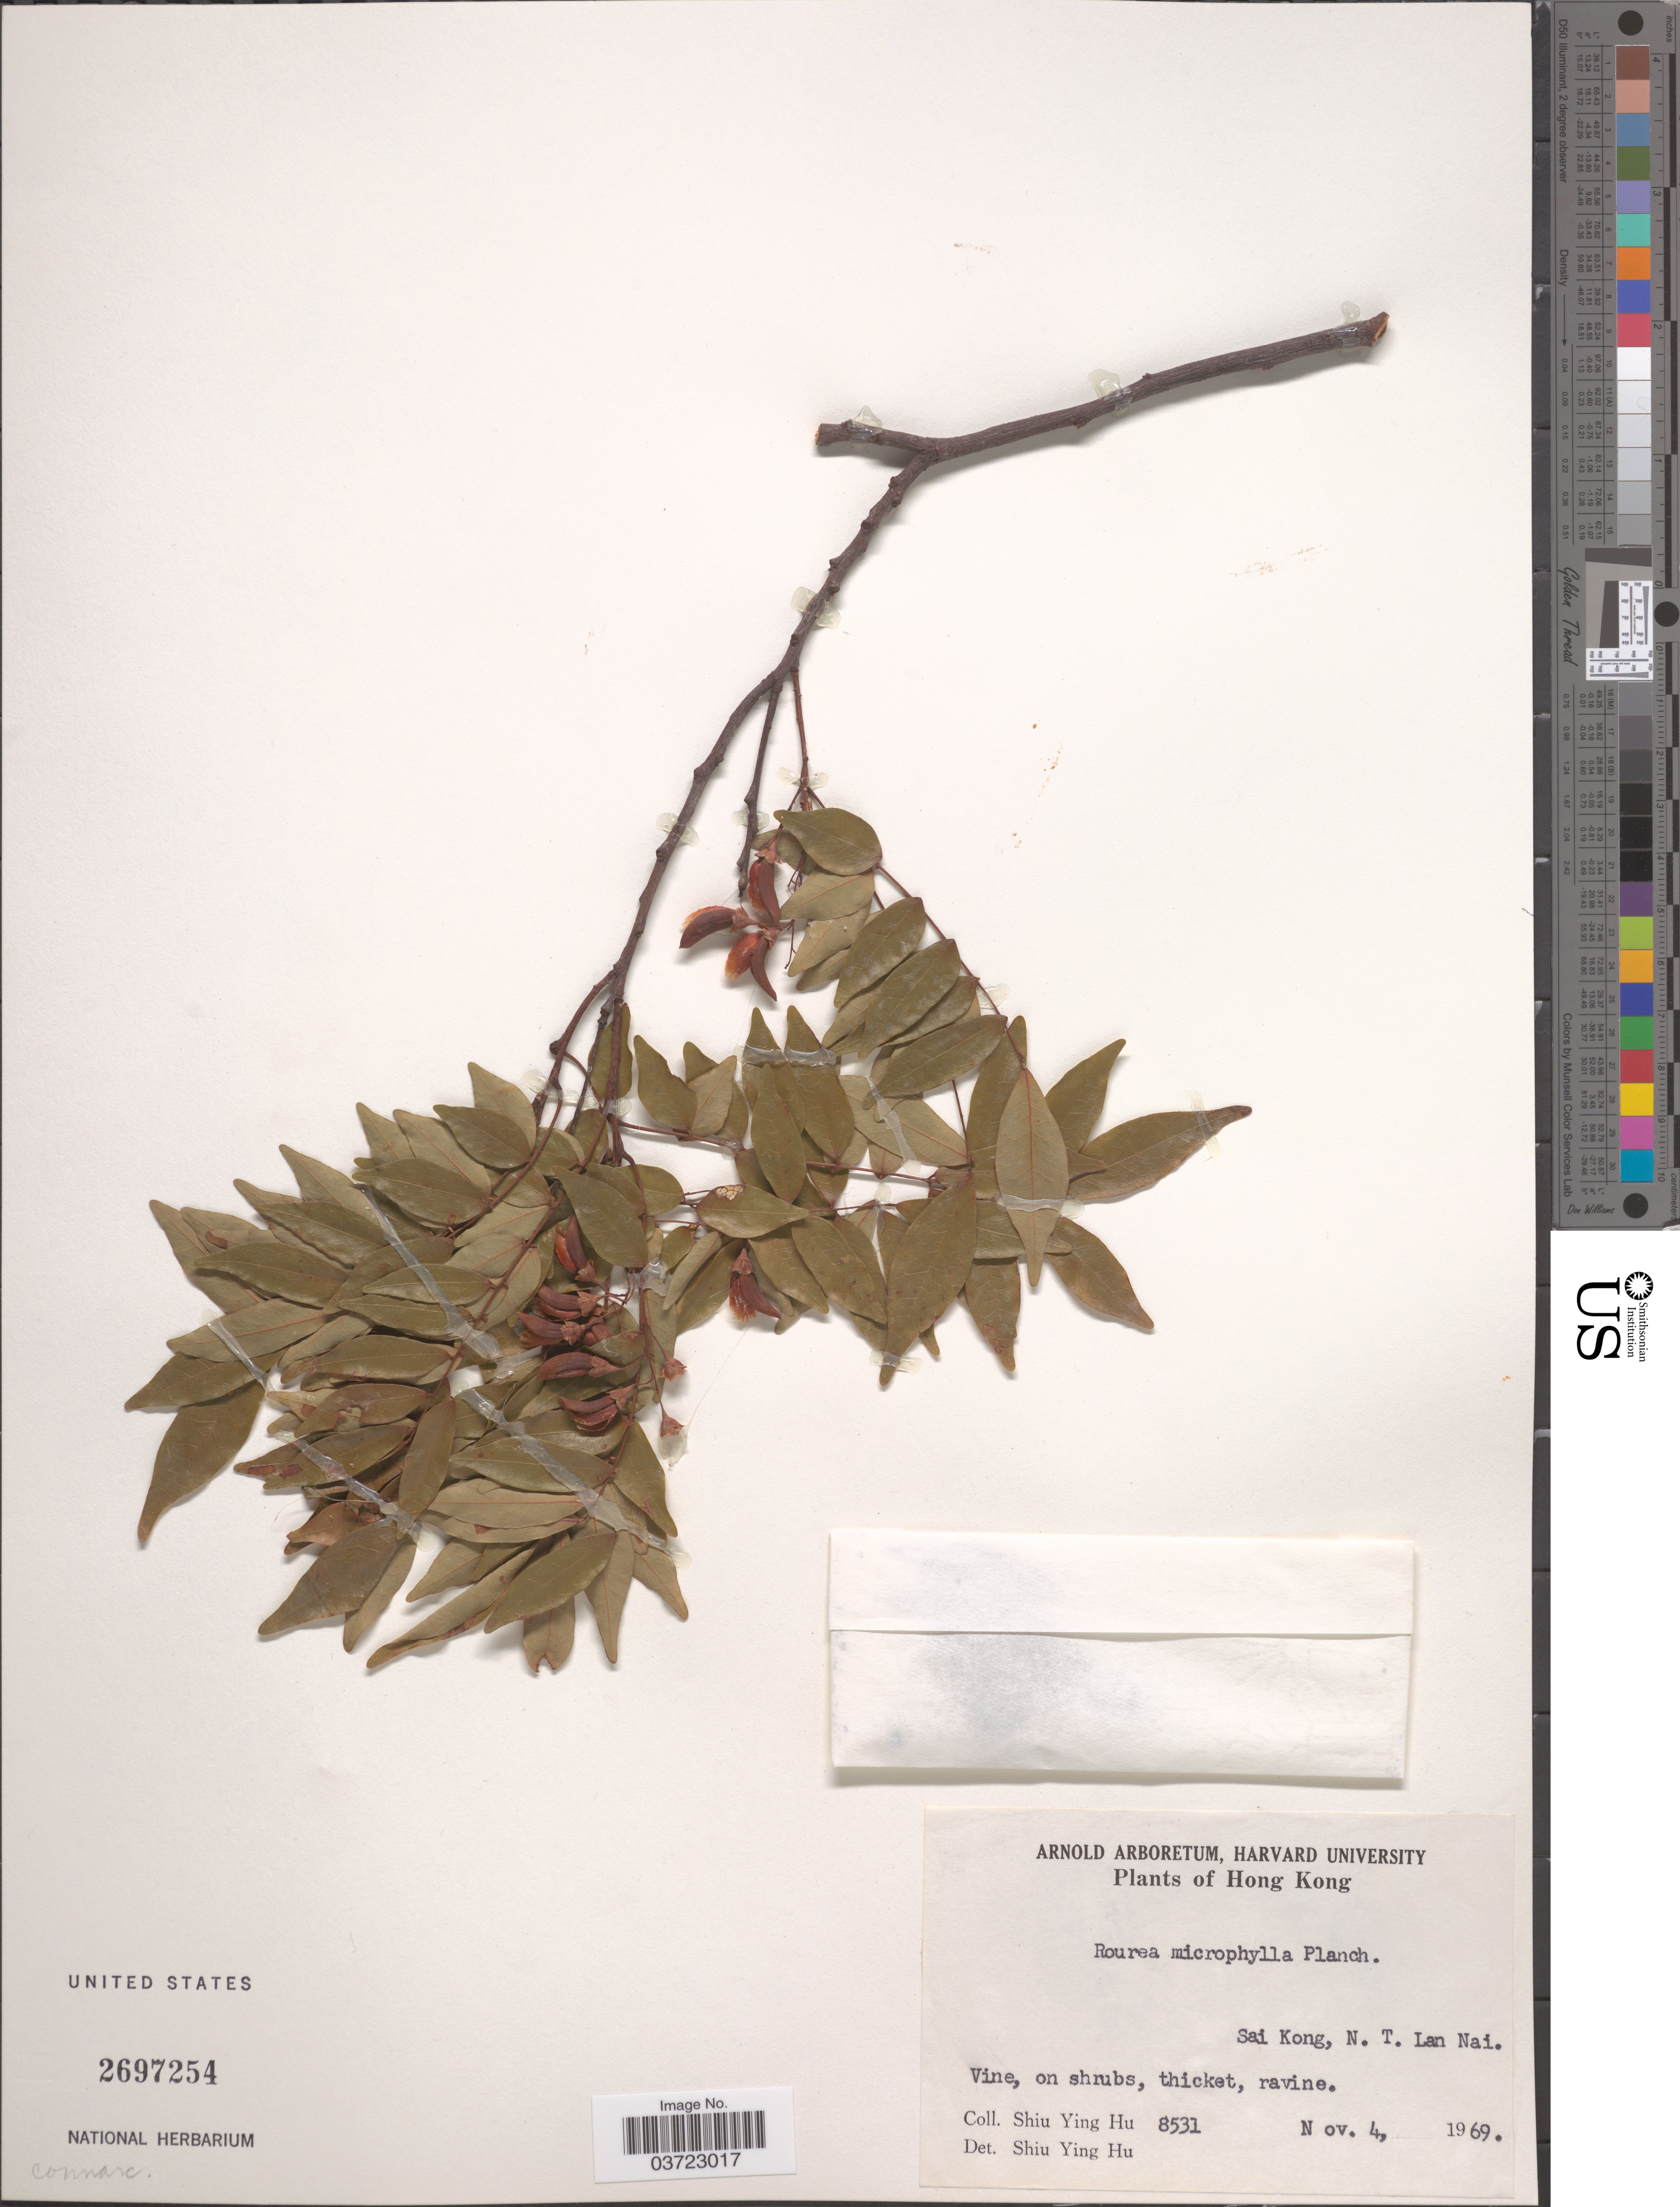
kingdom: Plantae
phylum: Tracheophyta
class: Magnoliopsida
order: Oxalidales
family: Connaraceae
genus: Rourea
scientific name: Rourea microphylla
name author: (Hook. & Arn.) Planch.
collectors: S. Y. Hu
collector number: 8531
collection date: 1969-11-04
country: China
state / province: Hong Kong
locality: Sai Kong, N.T. Lan Nai.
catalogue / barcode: US 2697254